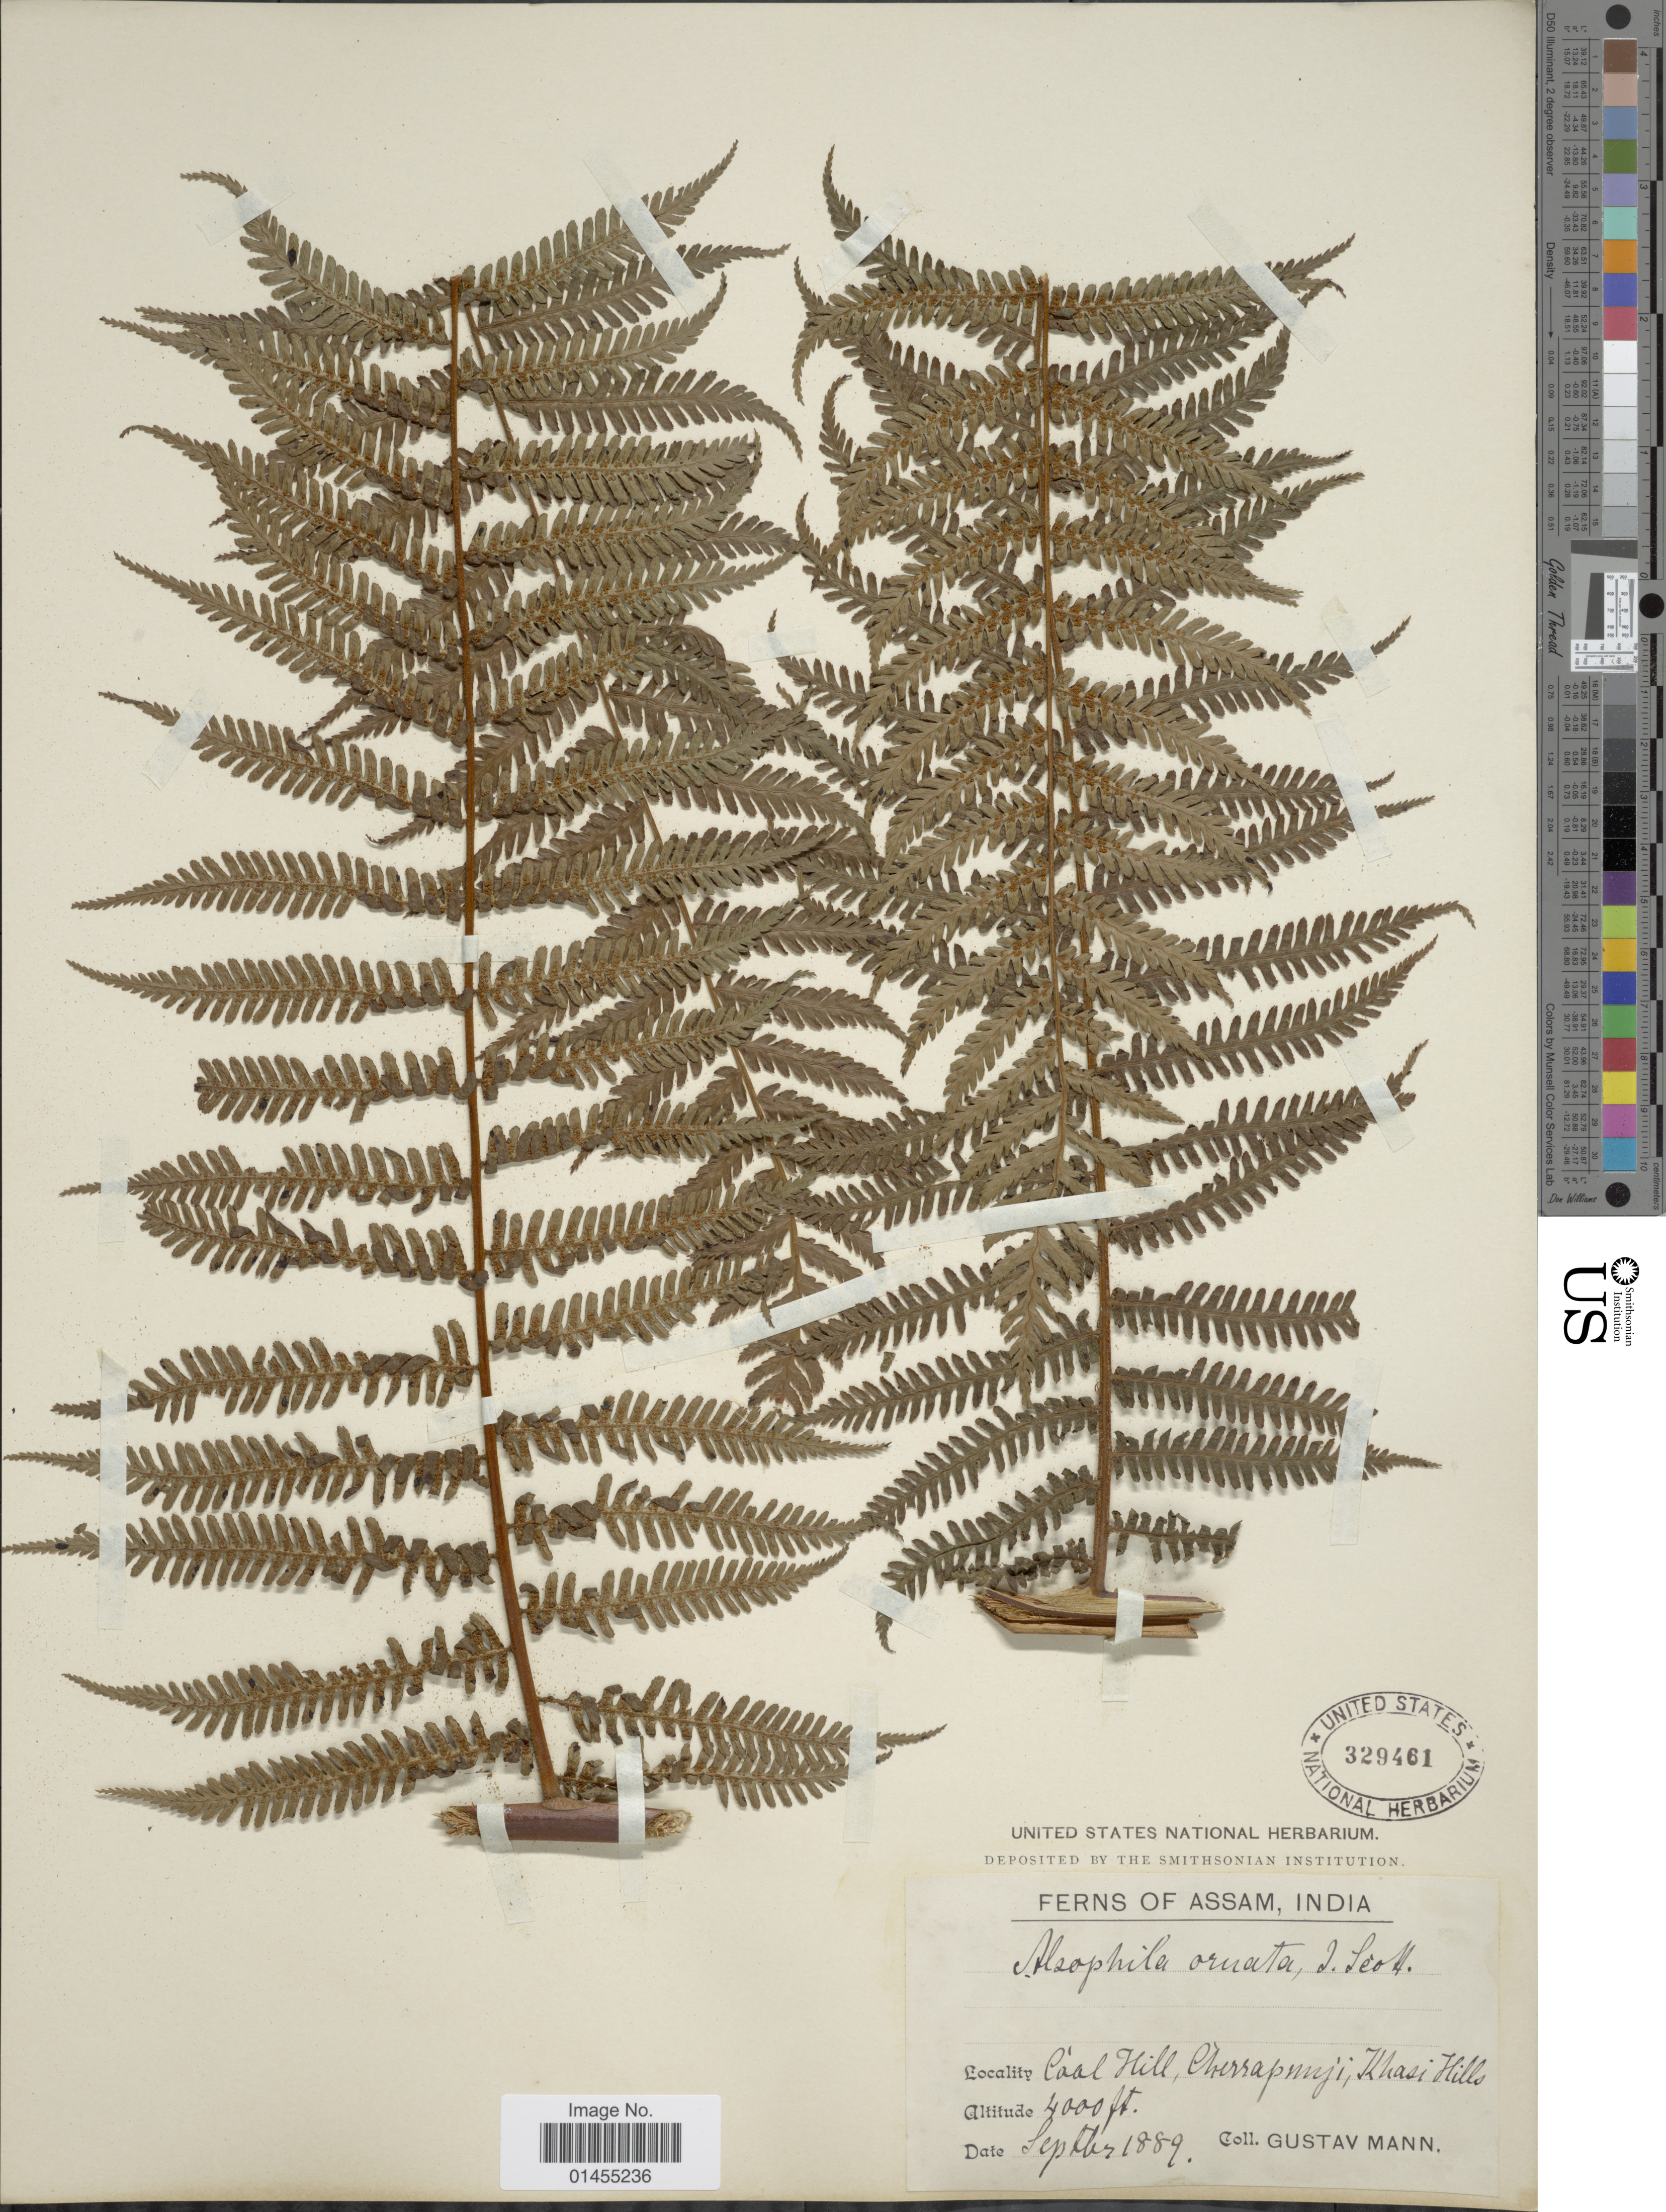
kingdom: Plantae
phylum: Tracheophyta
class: Polypodiopsida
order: Cyatheales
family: Cyatheaceae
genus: Alsophila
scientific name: Alsophila khaysana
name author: Moore ex Kuhn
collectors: G. Mann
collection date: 1889-09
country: India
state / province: Meghalaya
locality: Coal Hill, Cherrapunji, Khasi Hills.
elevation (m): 1219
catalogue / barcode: US 329461